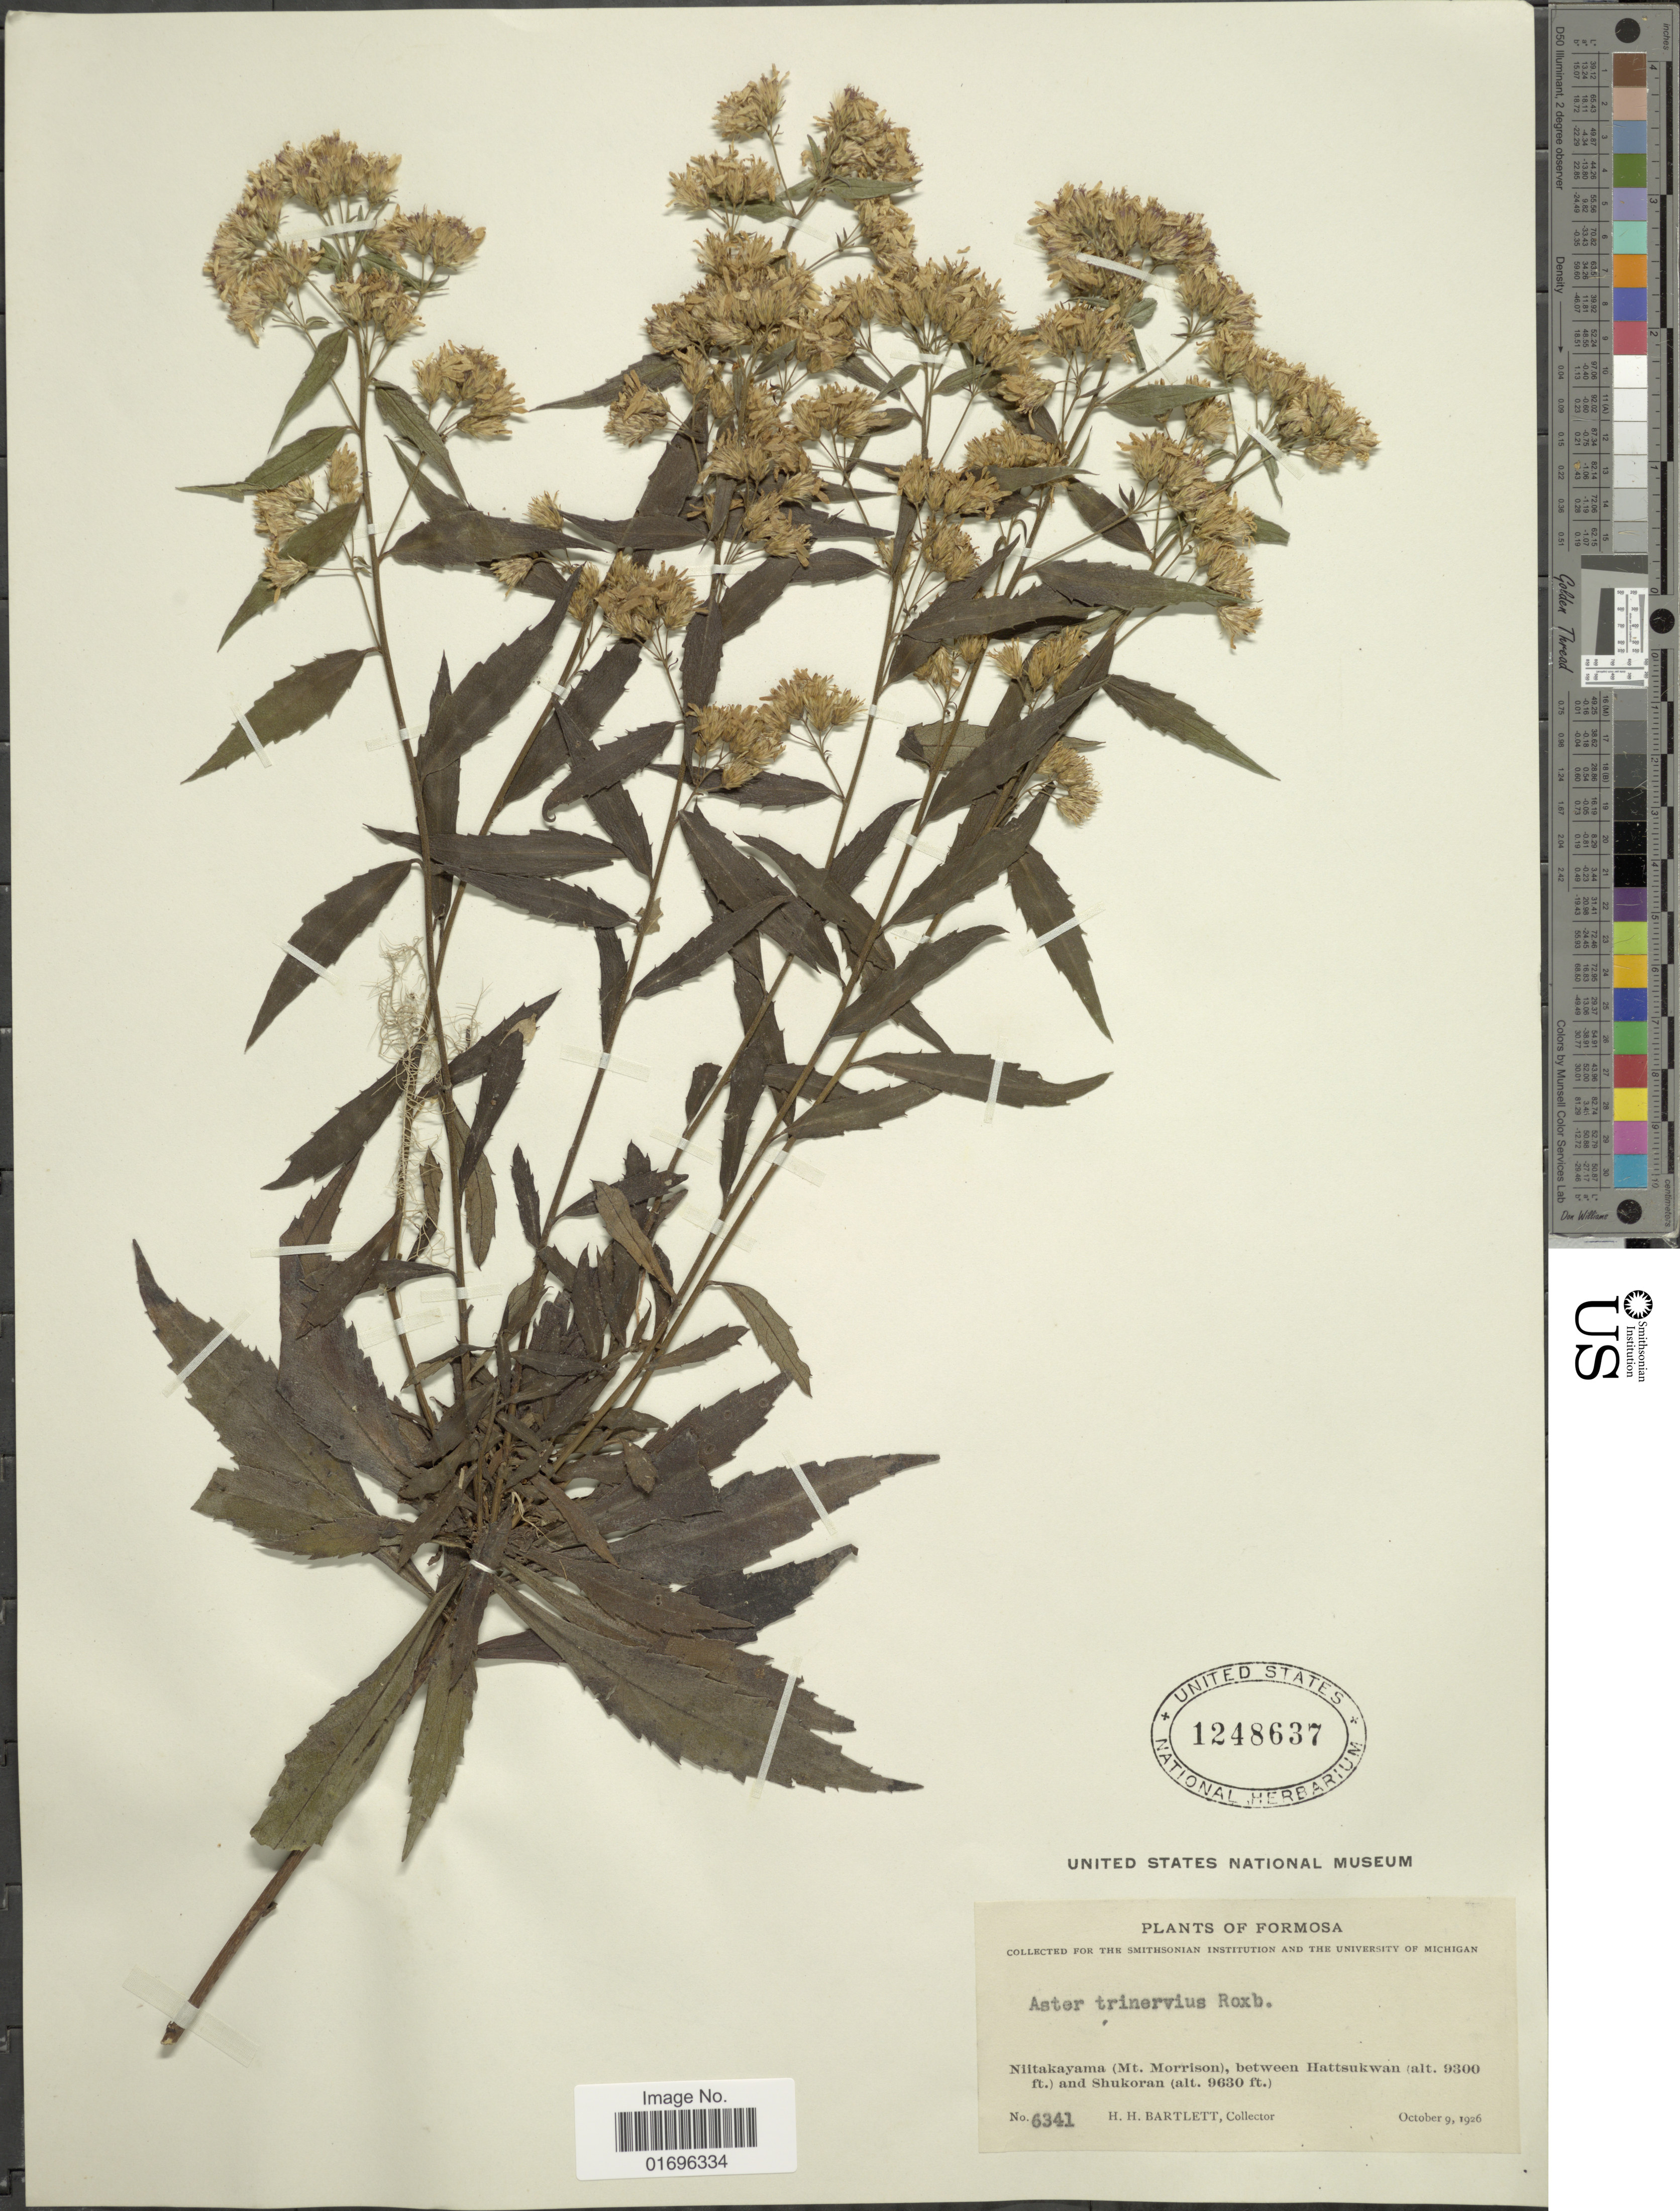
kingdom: Plantae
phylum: Tracheophyta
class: Magnoliopsida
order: Asterales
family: Asteraceae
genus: Aster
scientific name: Aster ageratoides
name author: Turcz.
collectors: H. H. Bartlett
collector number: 6341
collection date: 1926-10-09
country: Taiwan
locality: Formosa. Niitakayama (Mt. Morrison), between Hattsukwan and Shukoran.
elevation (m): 2835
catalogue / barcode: US 1248637